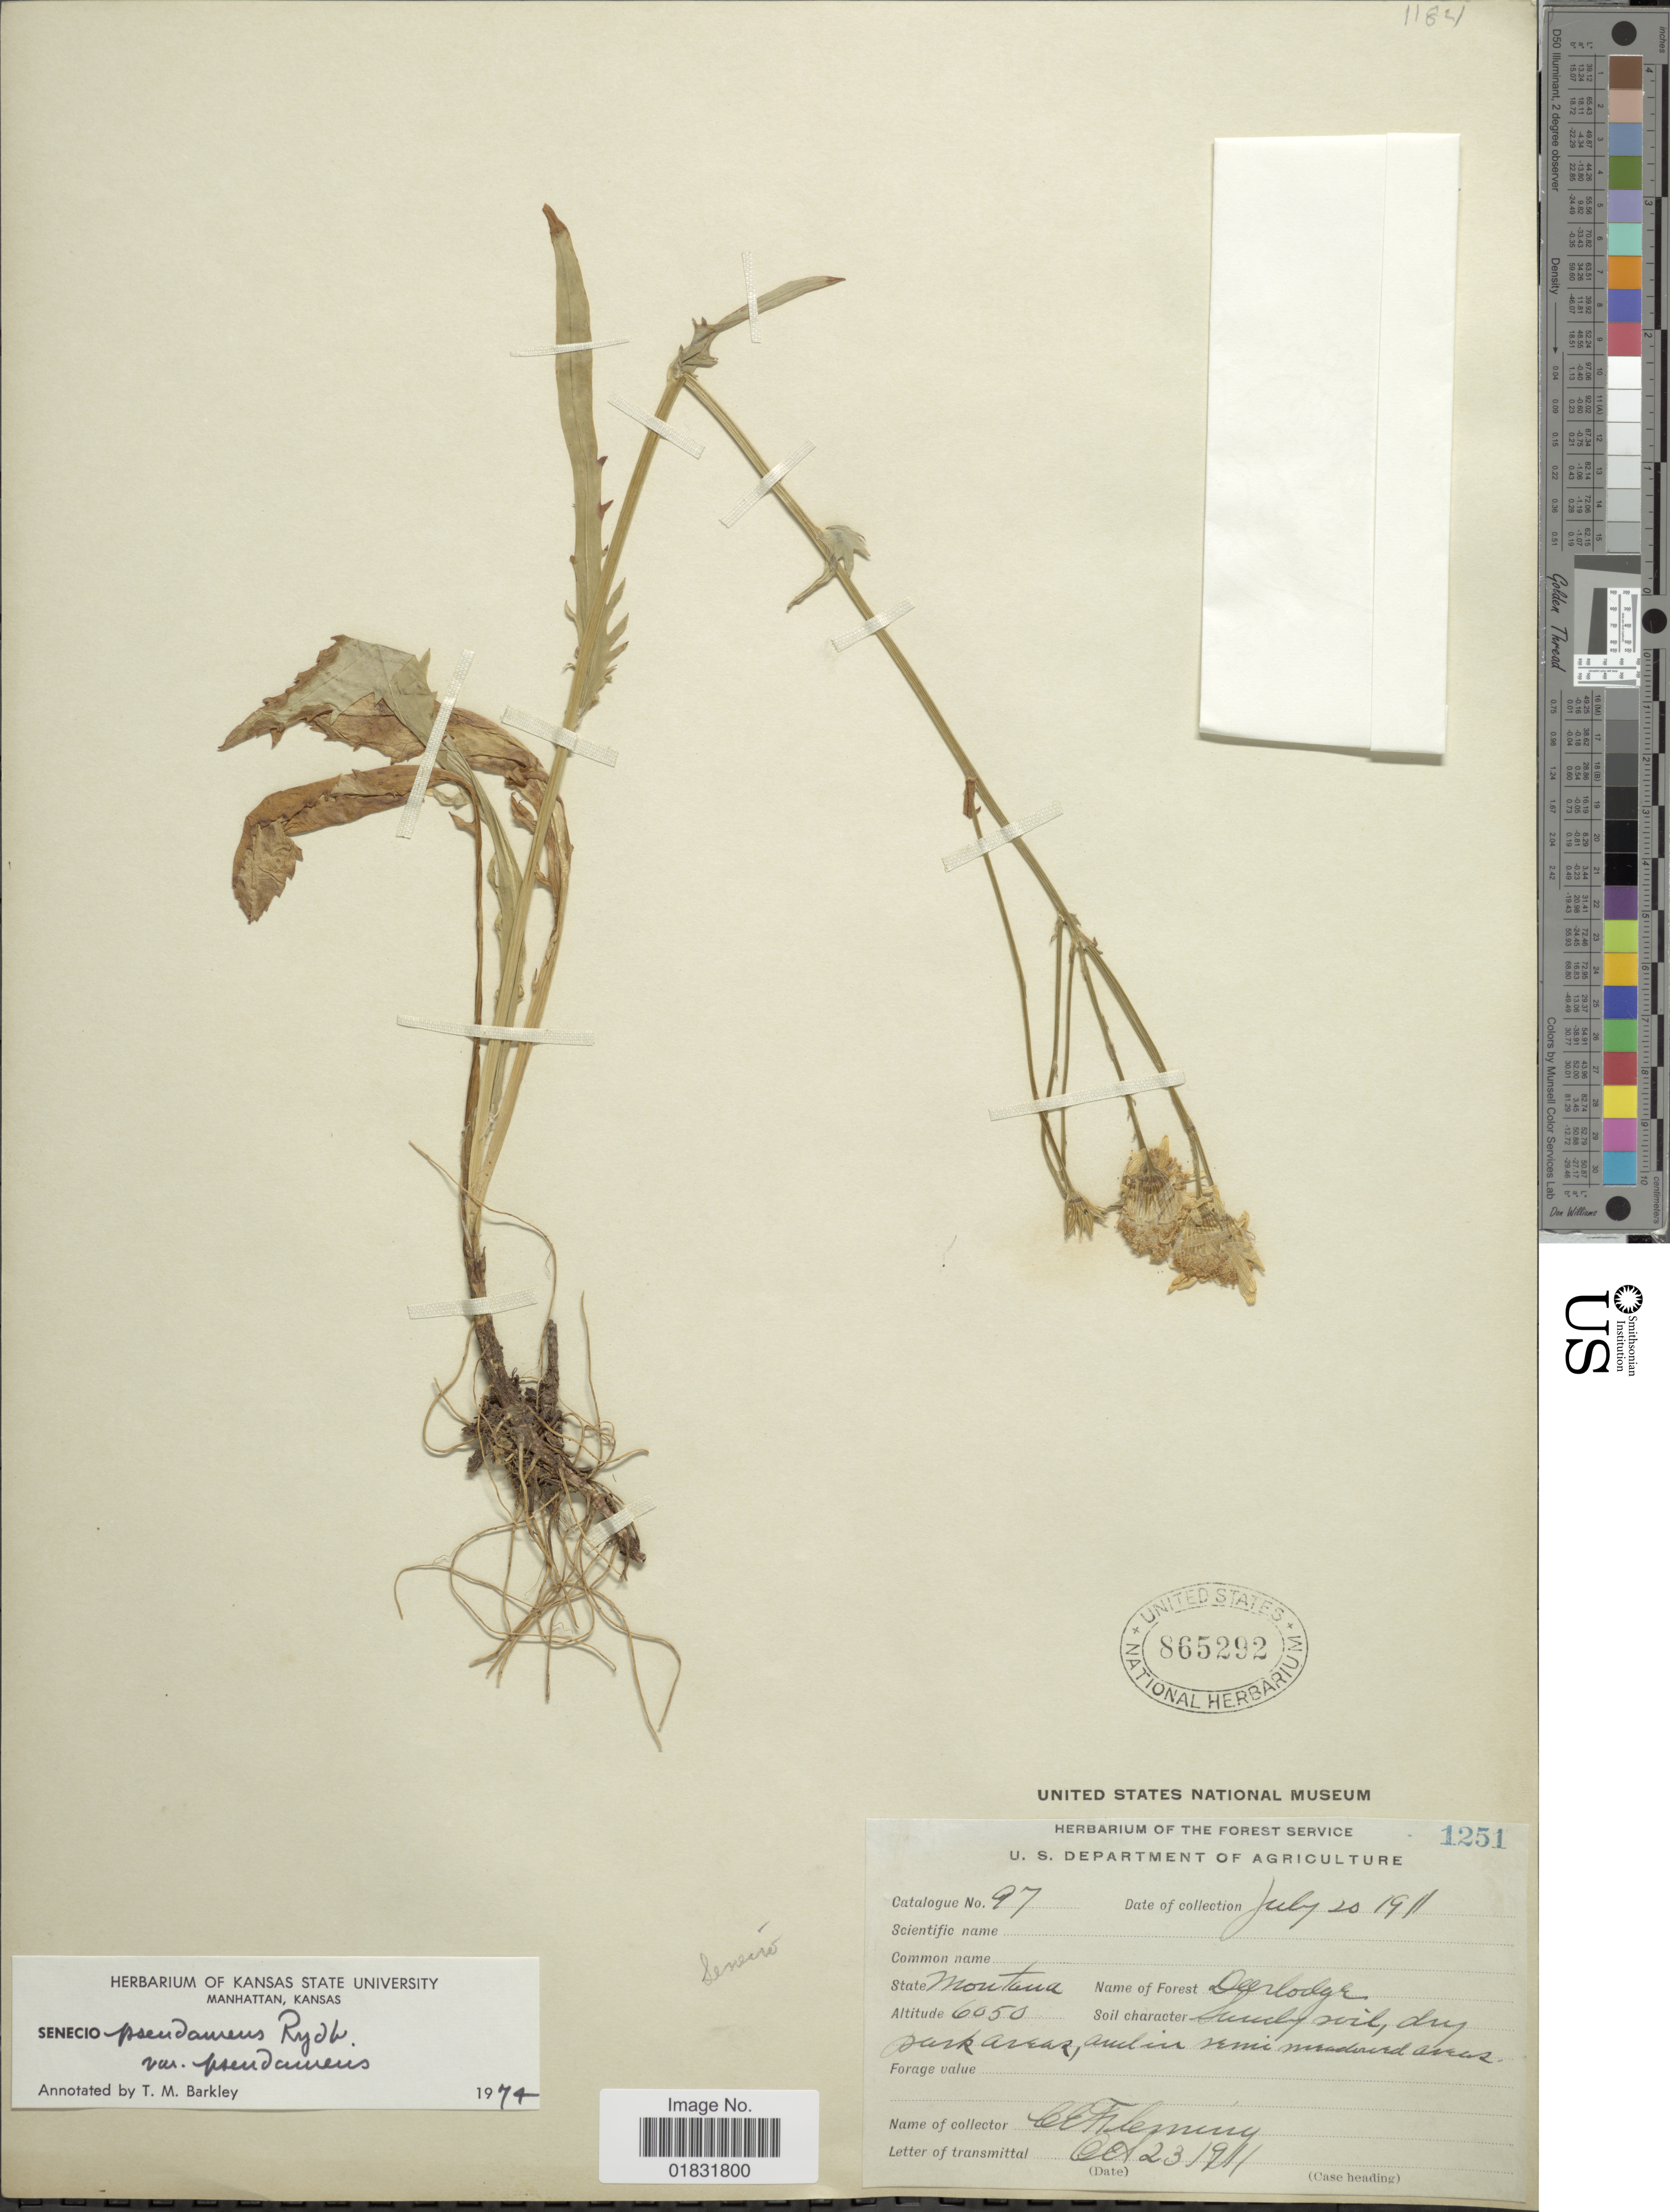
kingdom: Plantae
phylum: Tracheophyta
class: Magnoliopsida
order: Asterales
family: Asteraceae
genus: Packera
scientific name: Packera pseudaurea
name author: (Rydb.) W.A. Weber & Á. Löve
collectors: C. Fleming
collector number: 1251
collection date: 1911-07-20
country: United States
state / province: Montana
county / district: Deer Lodge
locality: Deerlodge, sandy soil, dry park areas, and in semi meadows areas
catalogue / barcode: US 865292